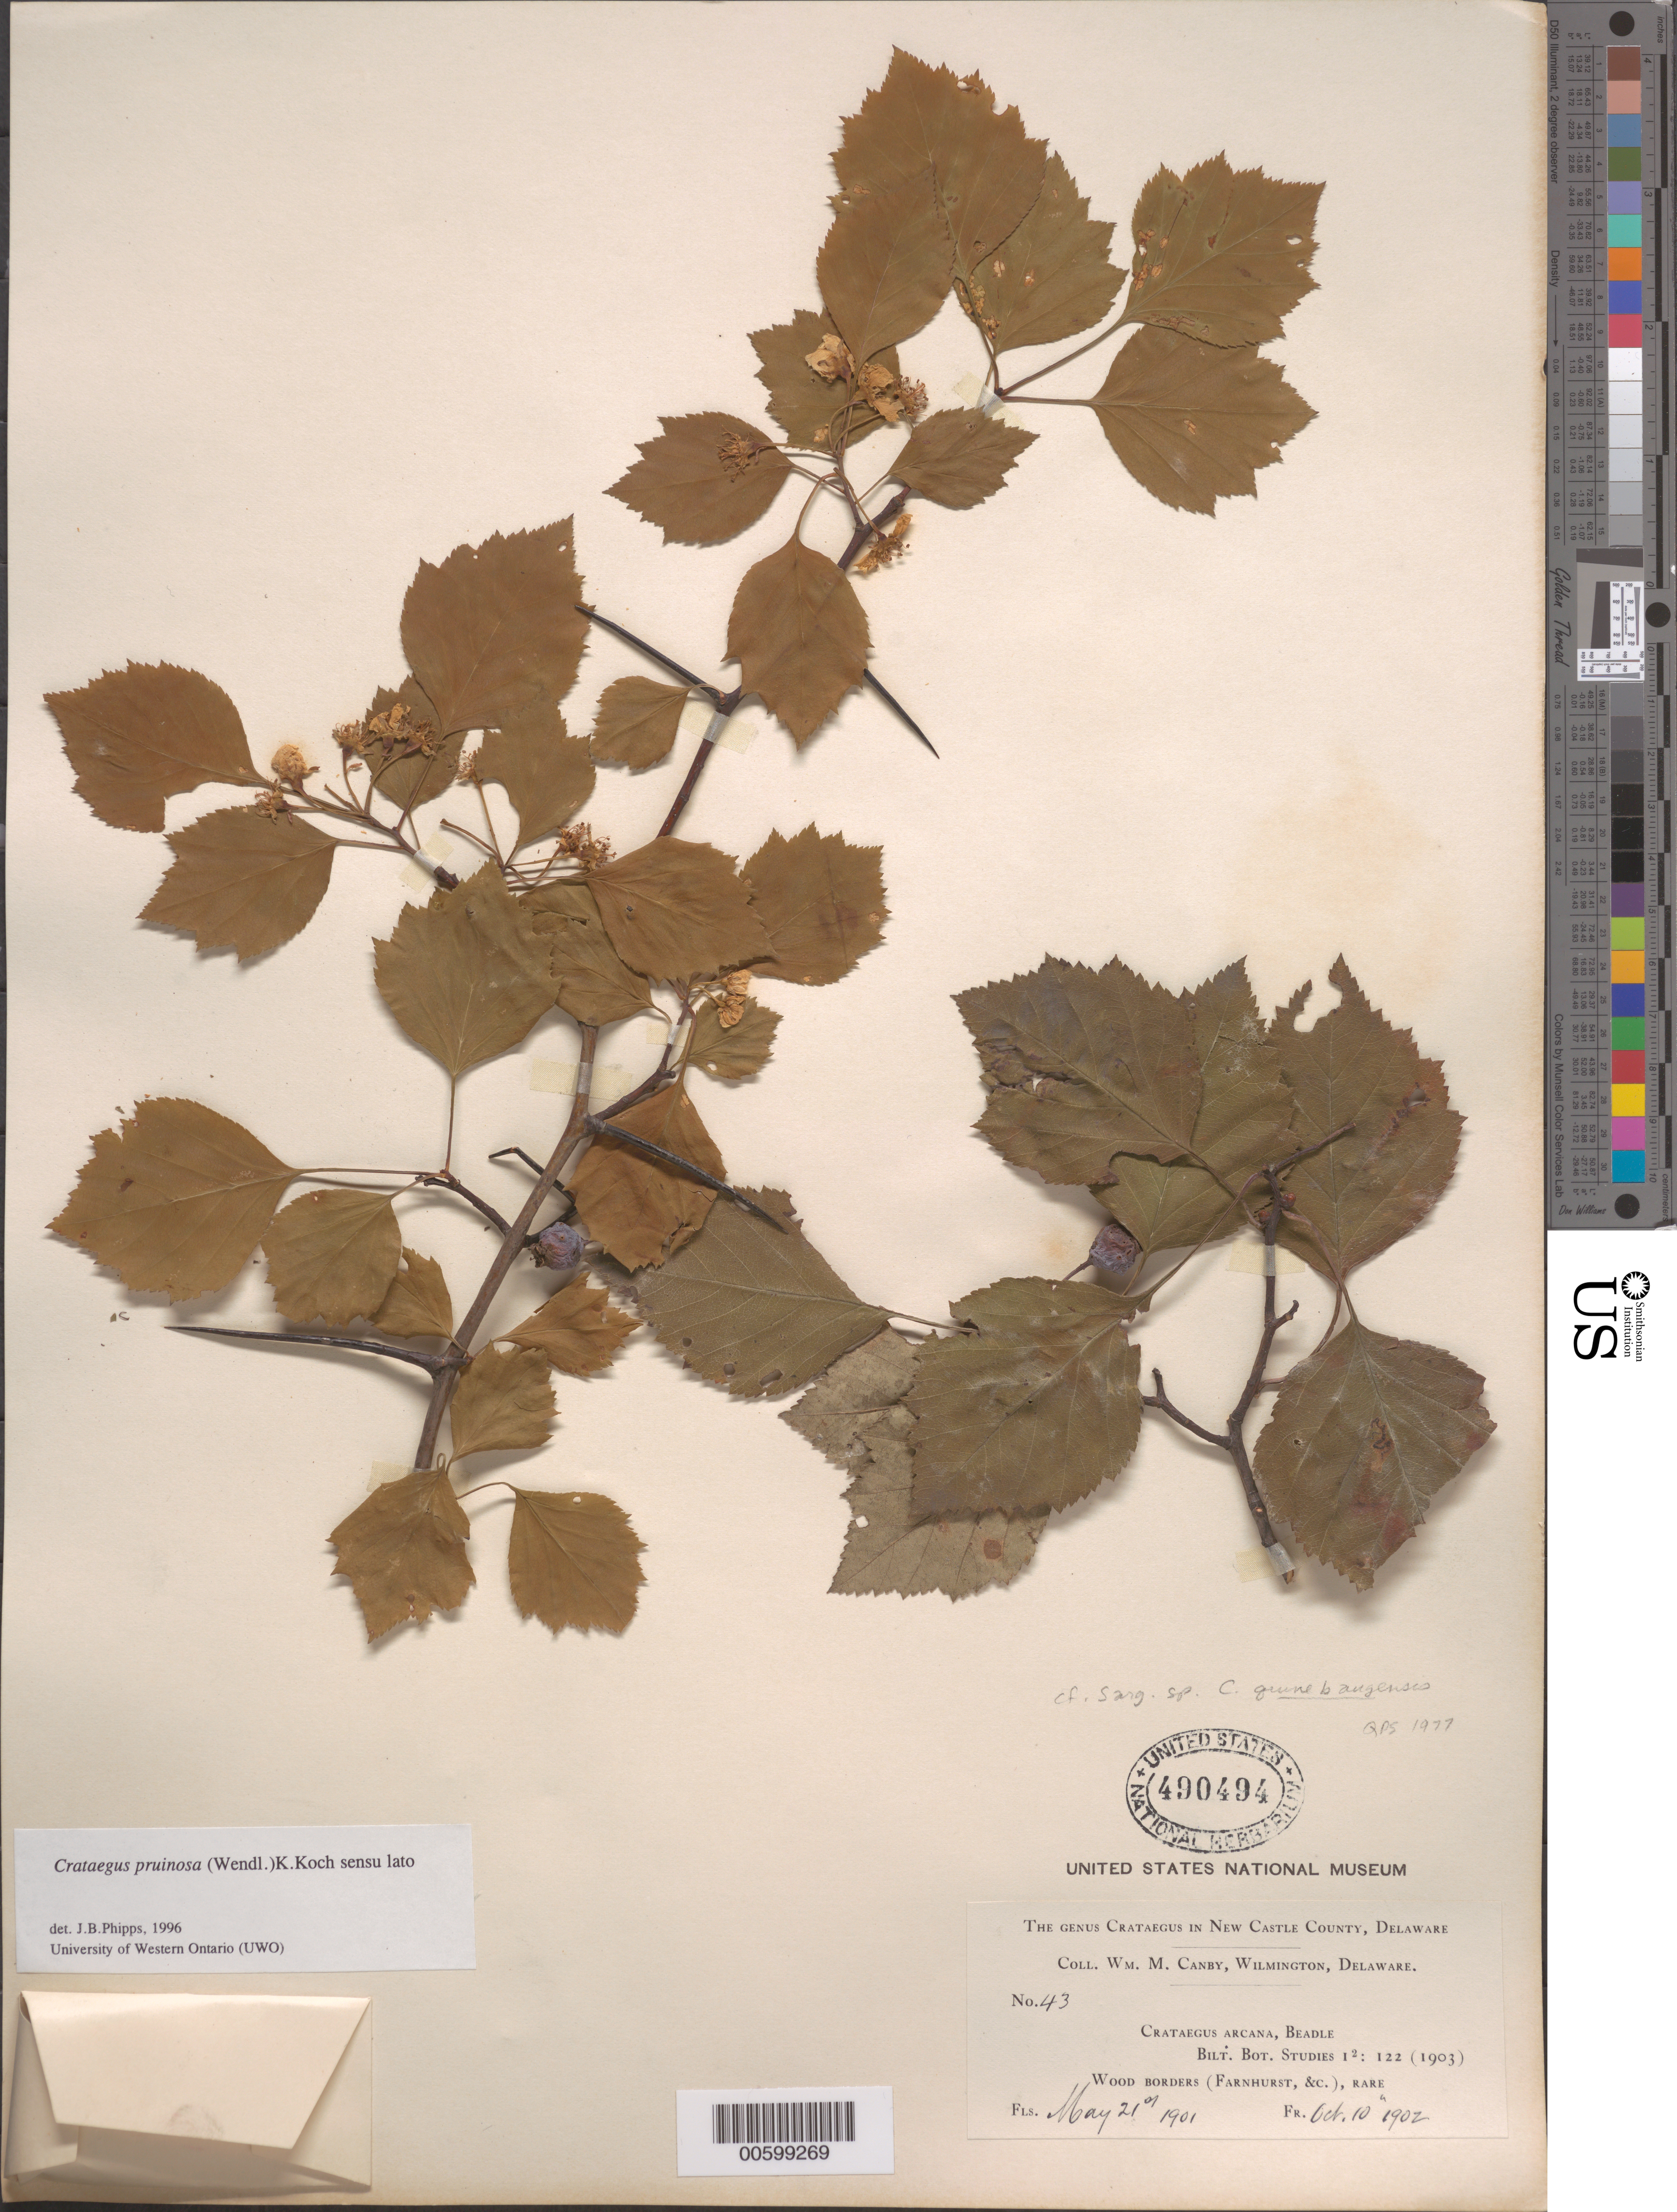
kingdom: Plantae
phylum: Tracheophyta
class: Magnoliopsida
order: Rosales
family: Rosaceae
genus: Crataegus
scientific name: Crataegus pruinosa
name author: (H.L. Wendl.) K. Koch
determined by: Phipps, James B., (UWO), University of Western Ontario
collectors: W. M. Canby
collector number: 43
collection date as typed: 21 May 1901 and 10 Oct 1902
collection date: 1901-05-21,1902-10-10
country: United States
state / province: Delaware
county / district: New Castle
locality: Farnhurst & C.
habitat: Wood borders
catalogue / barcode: US 490494